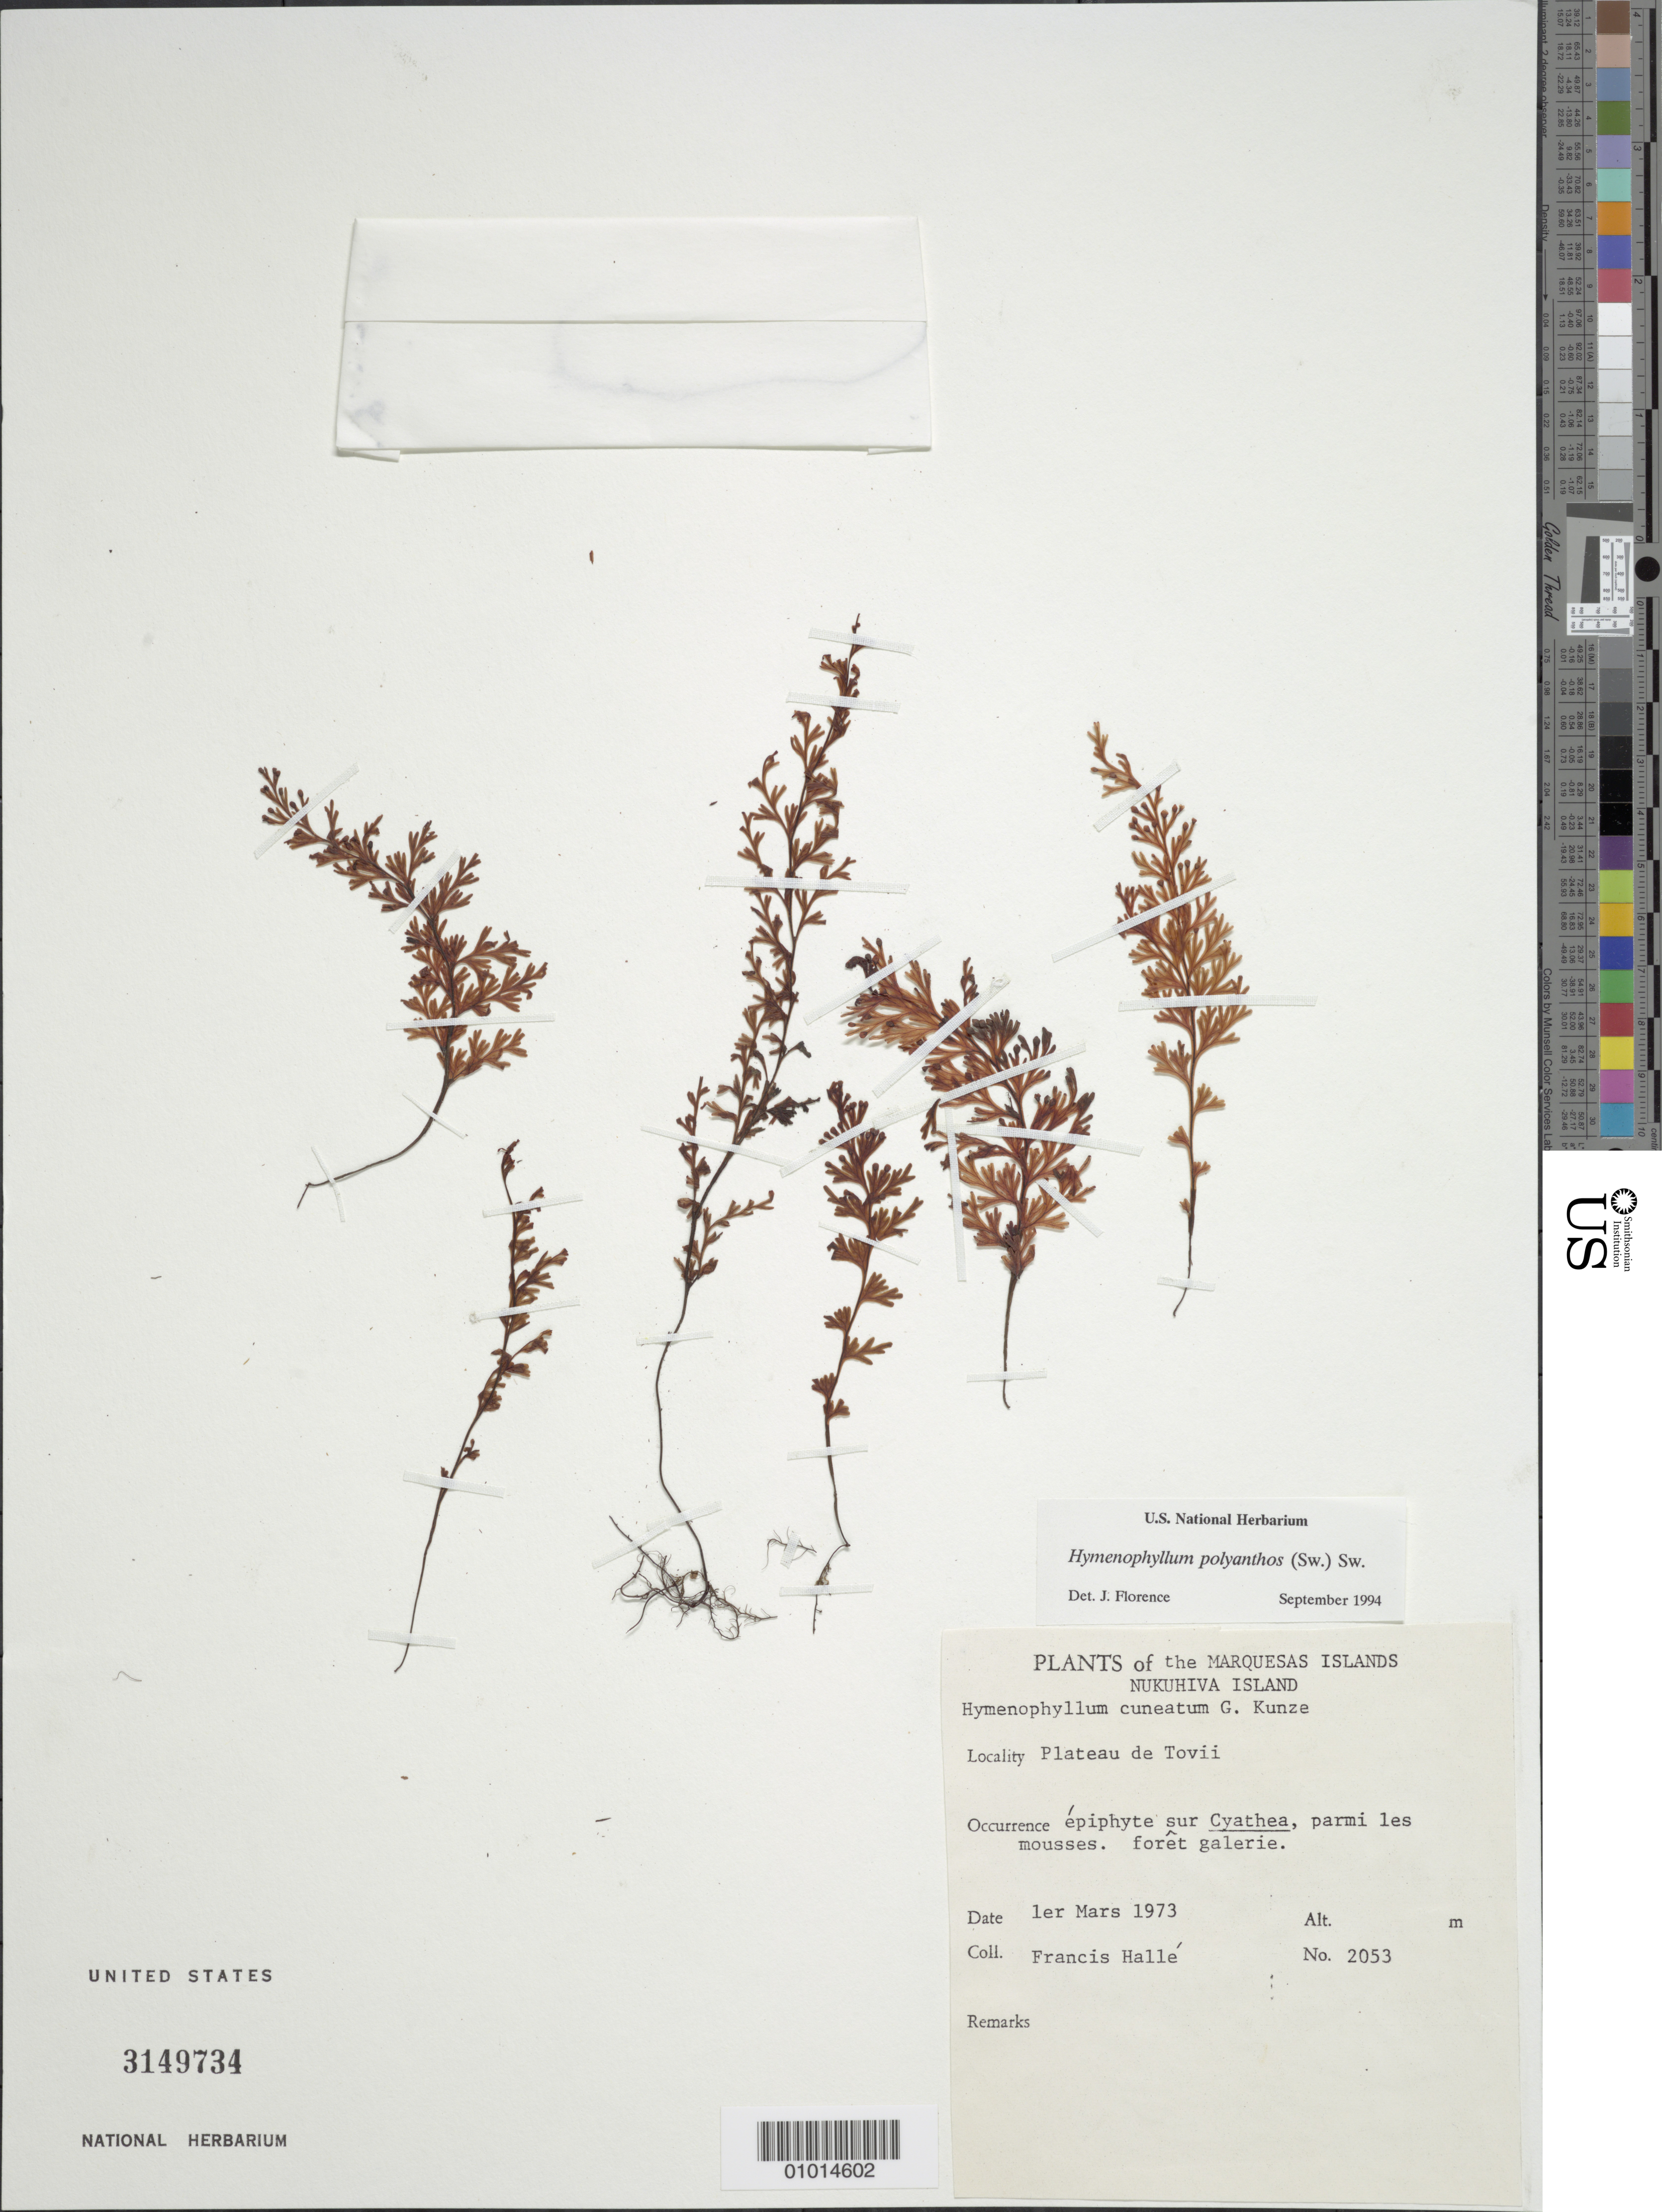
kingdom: Plantae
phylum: Tracheophyta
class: Polypodiopsida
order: Hymenophyllales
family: Hymenophyllaceae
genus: Hymenophyllum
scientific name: Hymenophyllum polyanthos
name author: (Sw.) Sw.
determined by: Florence, J.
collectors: F. Hallé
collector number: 2053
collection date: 1973-03-01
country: French Polynesia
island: Nuku Hiva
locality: Plateau de Tovii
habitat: Epiphyte sur Cyathea, parmi les mousses. Forèt galerie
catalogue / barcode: US 3149734